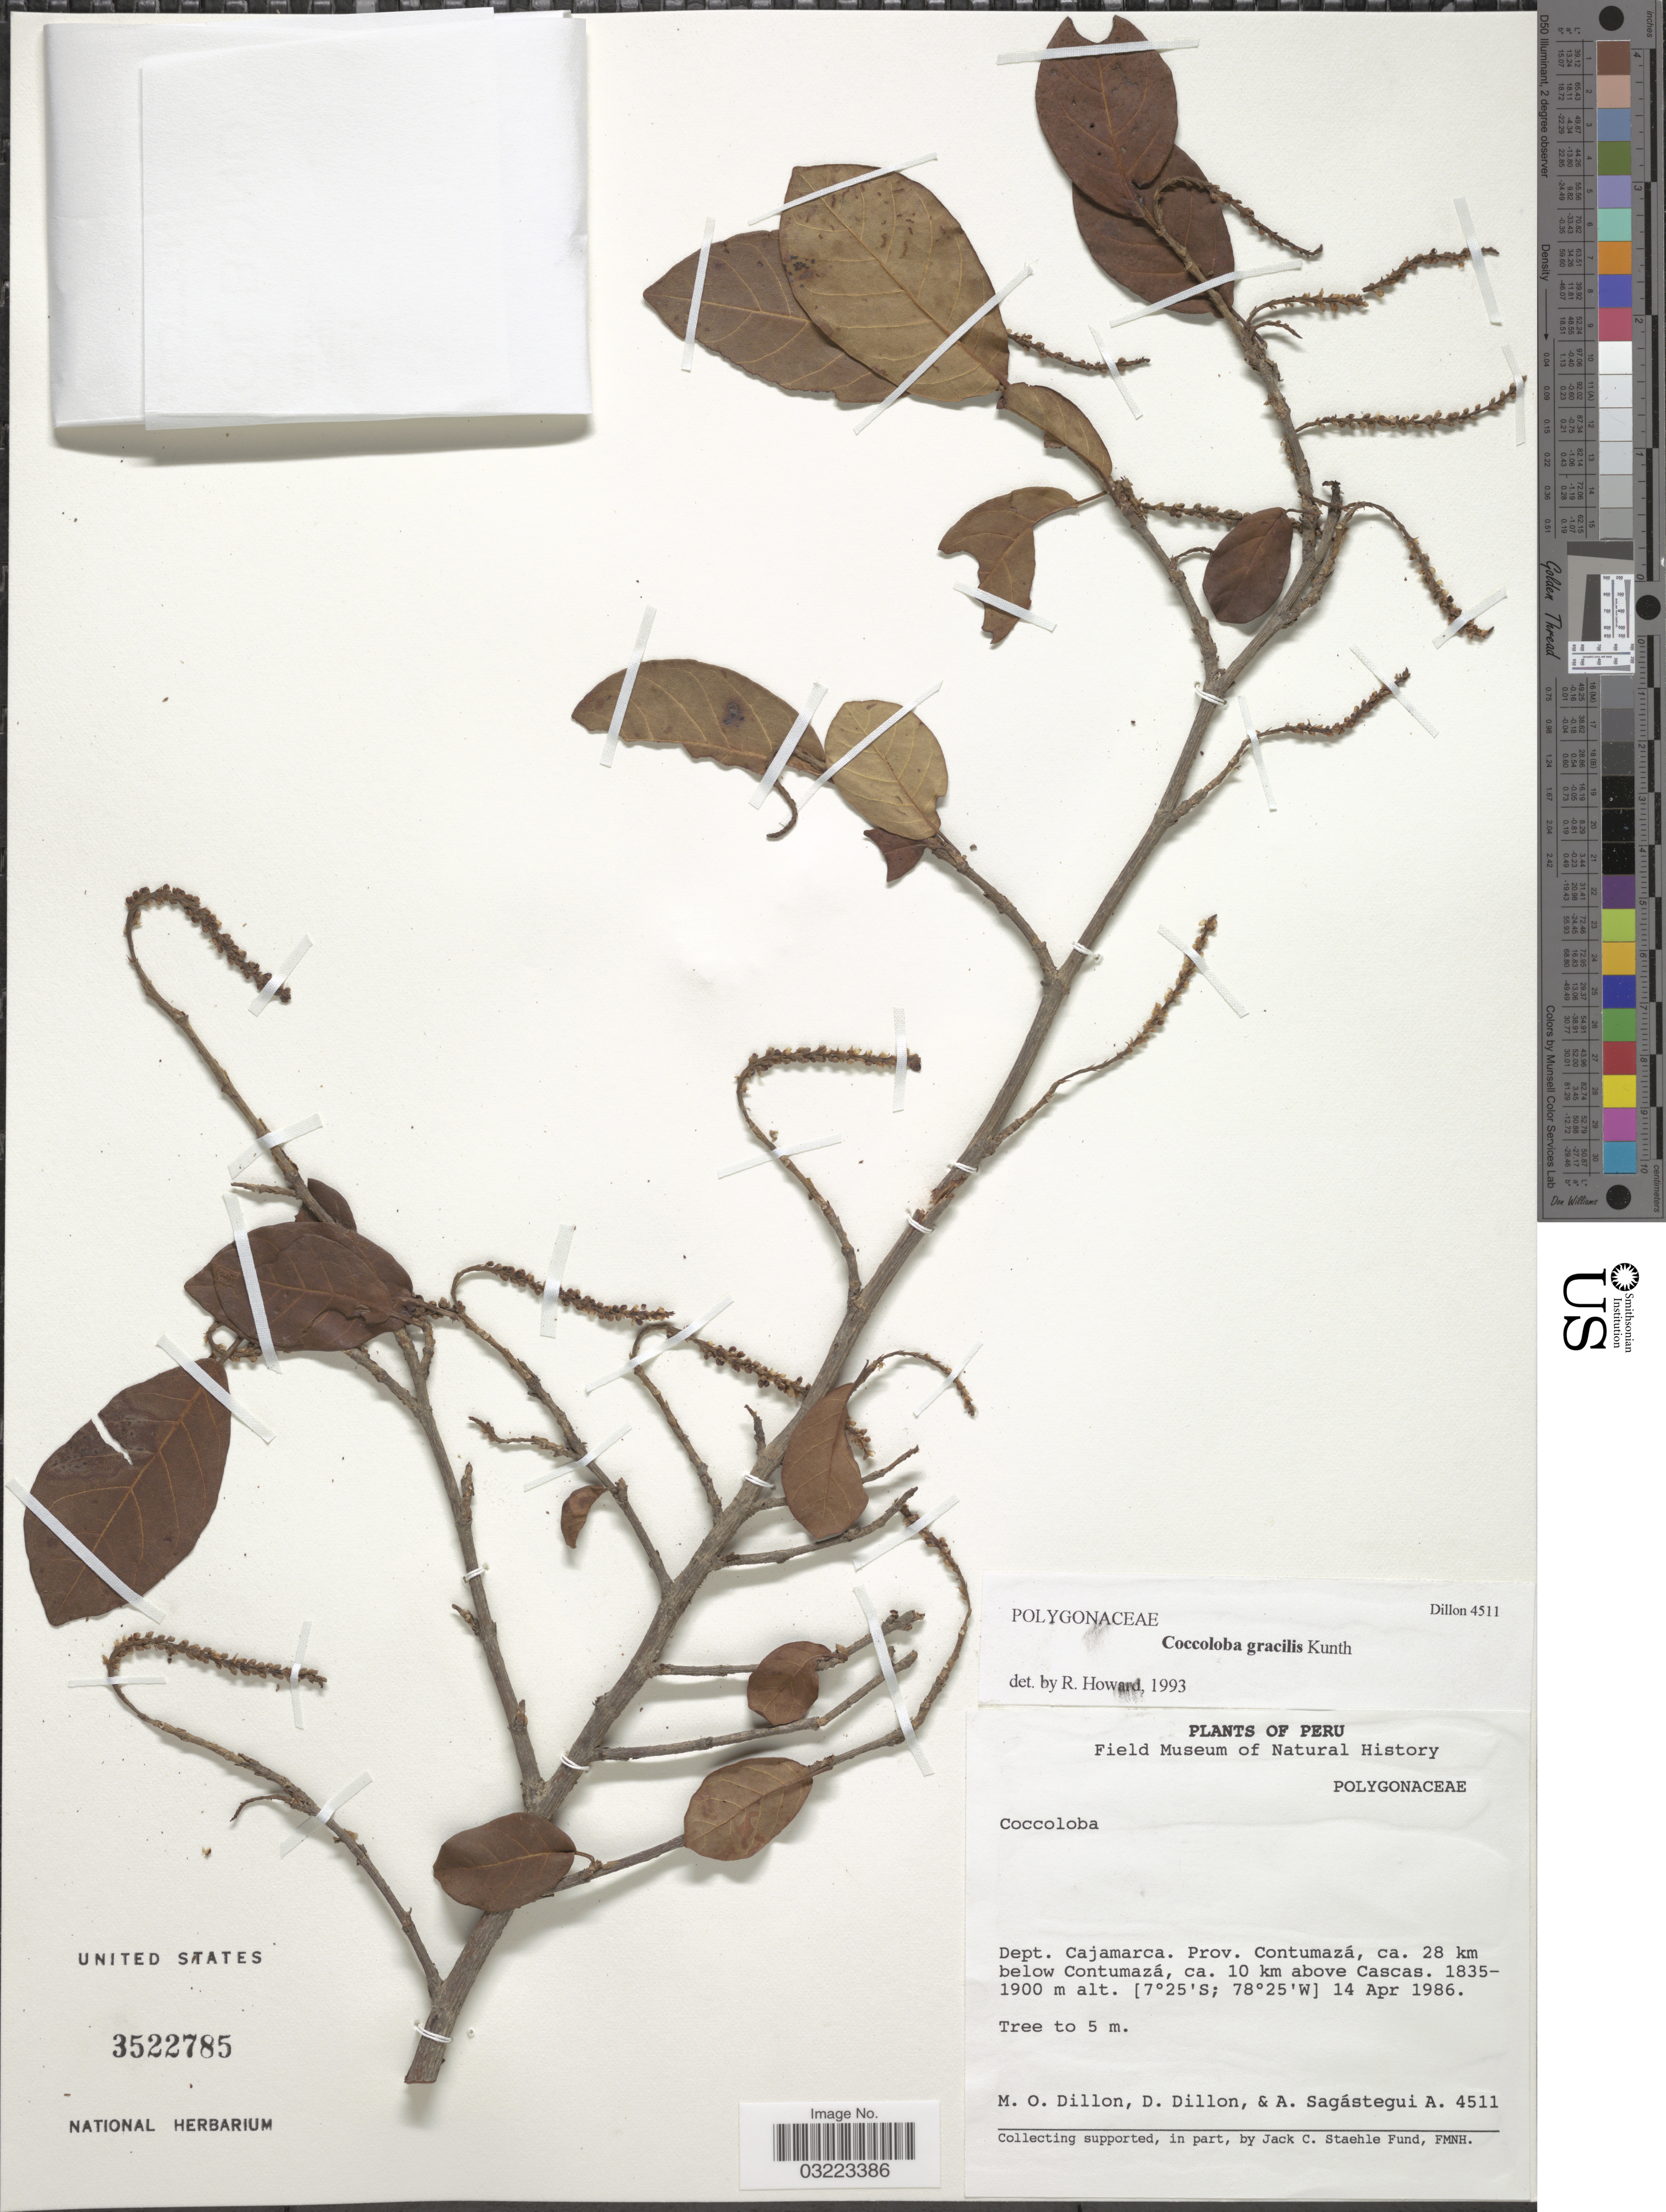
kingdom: Plantae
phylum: Tracheophyta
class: Magnoliopsida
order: Caryophyllales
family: Polygonaceae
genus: Coccoloba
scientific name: Coccoloba gracilis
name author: Kunth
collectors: M. O. Dillon, D. Dillon & A. Sagástegui A.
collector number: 4511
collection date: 1986-04-14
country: Peru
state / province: Cajamarca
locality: Dept. Cajamarca. Prov. Contumazá, ca. 28 km below Contumazá, ca. 10 km above Cascas.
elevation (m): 1835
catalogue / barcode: US 3522785